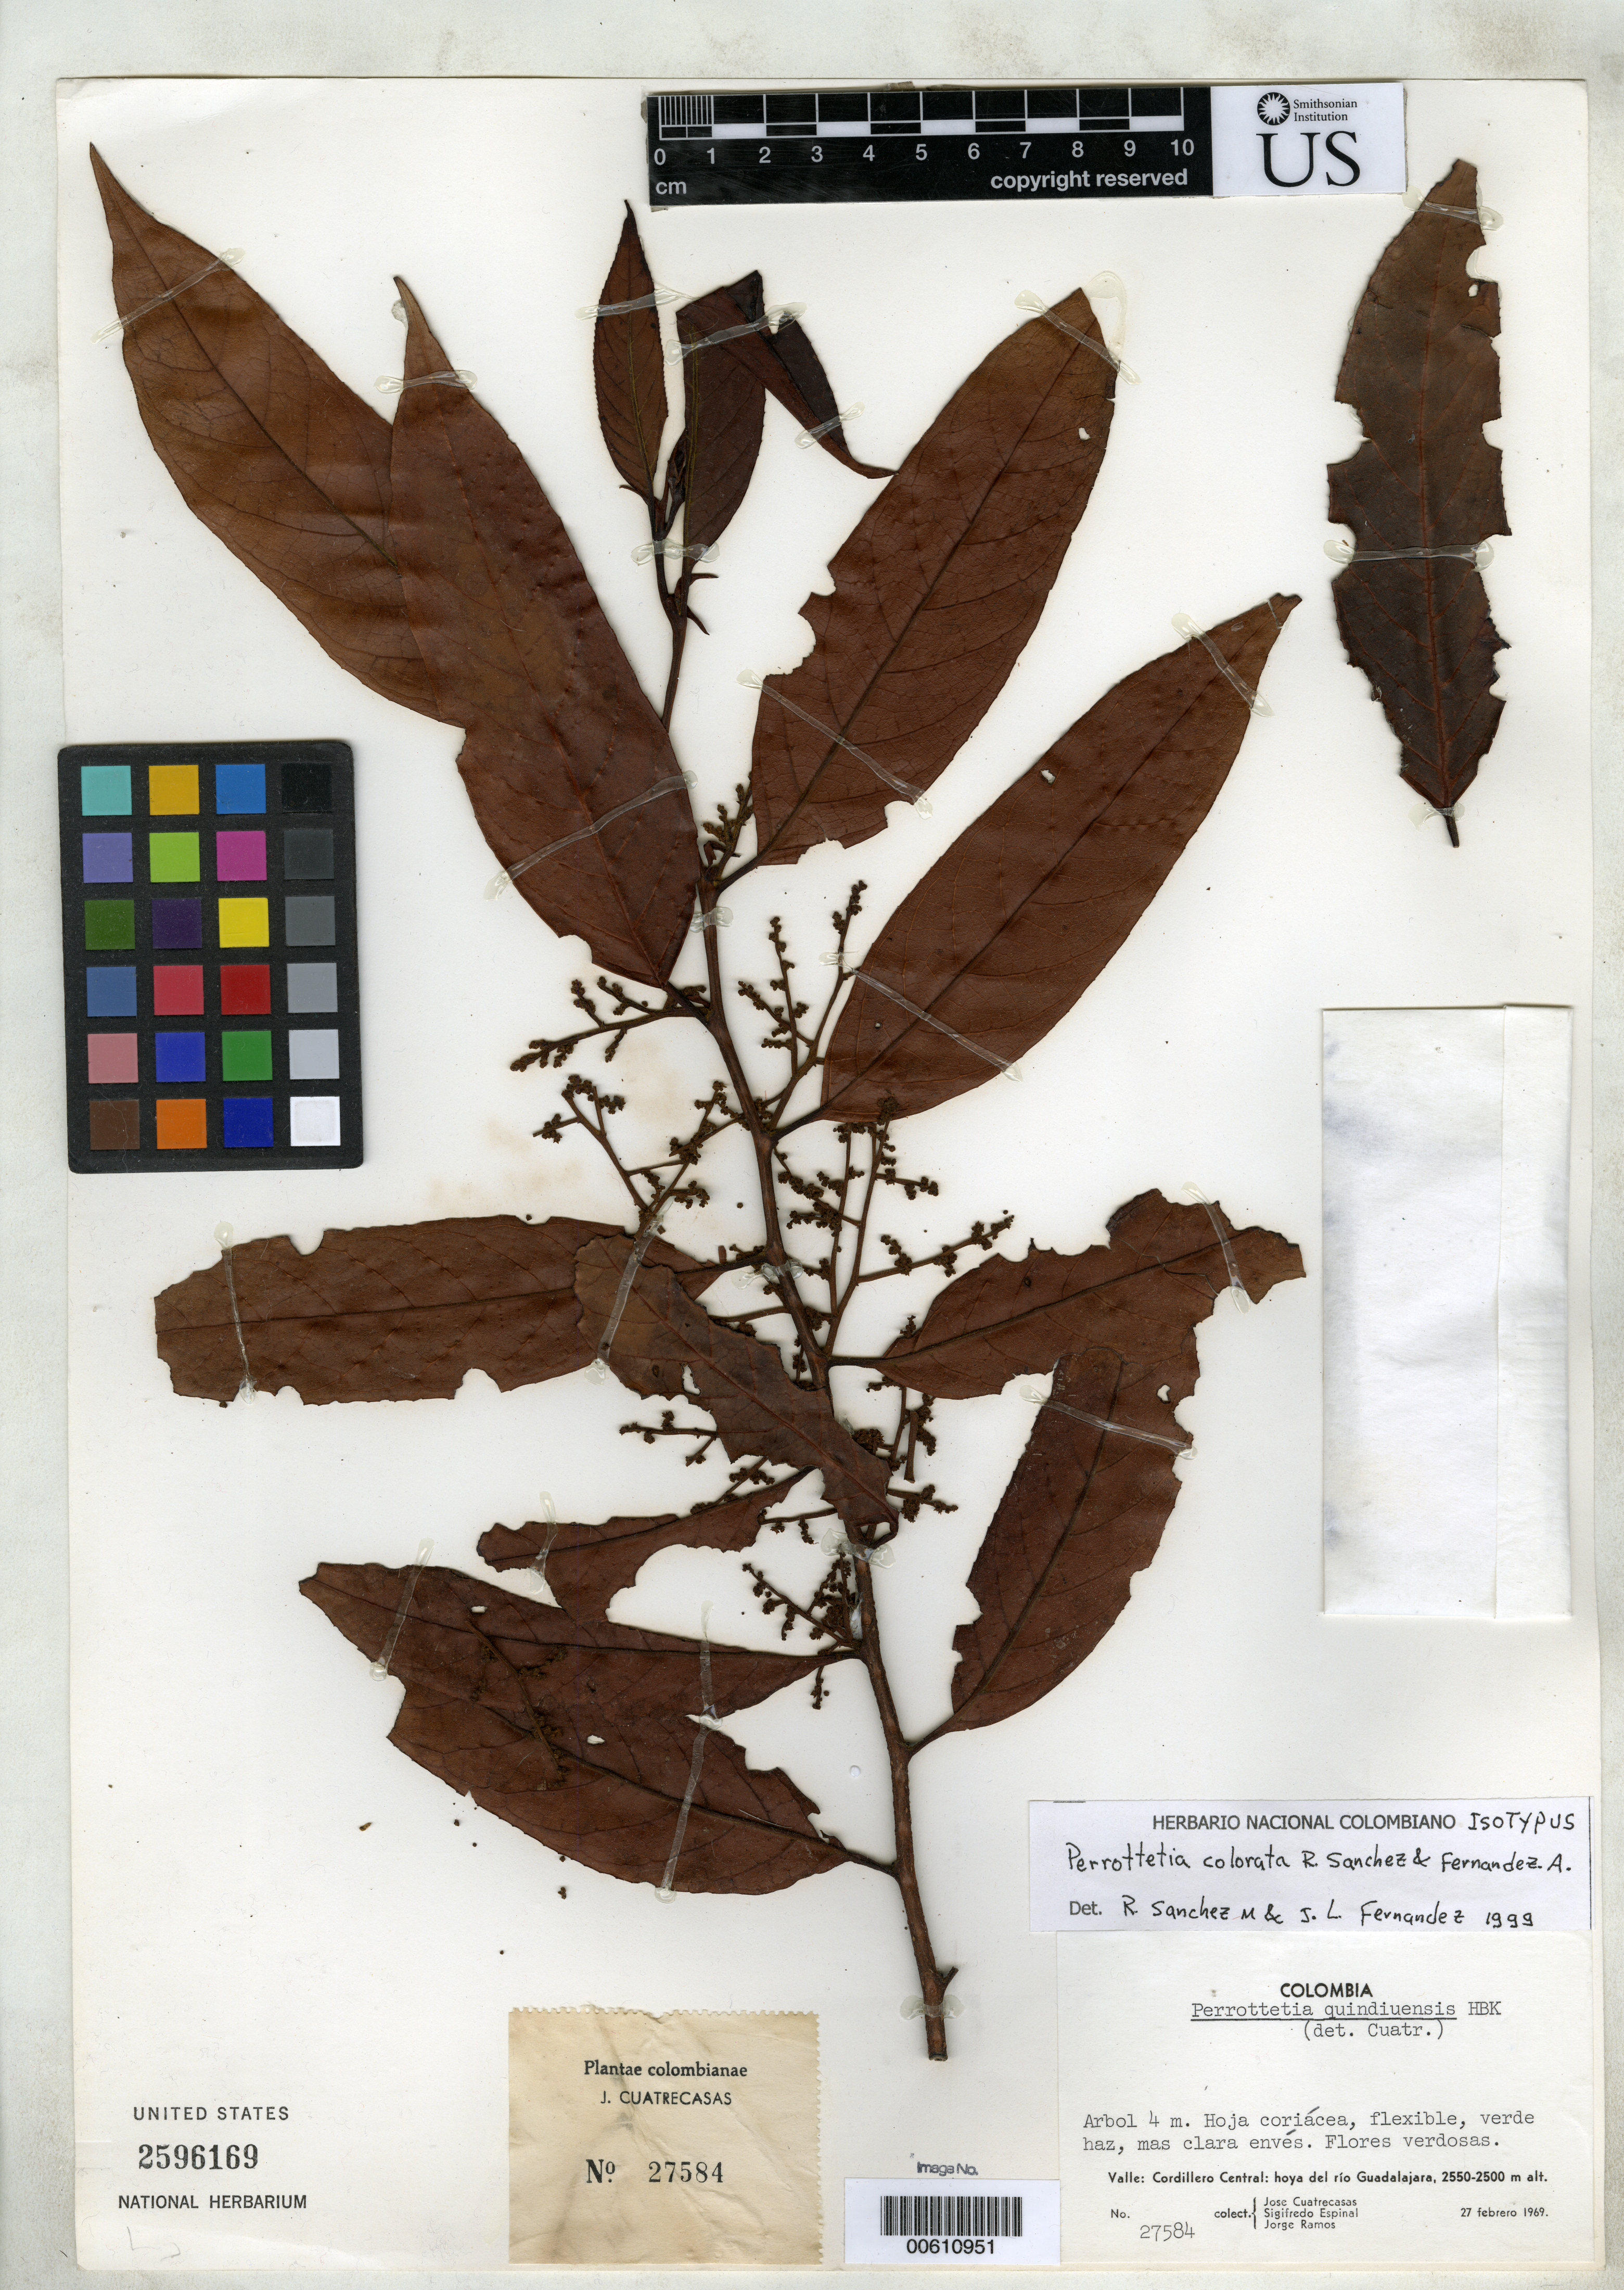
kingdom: Plantae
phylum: Tracheophyta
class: Magnoliopsida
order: Huerteales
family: Dipentodontaceae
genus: Perrottetia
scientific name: Perrottetia colorata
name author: R. Sánchez & Fern. Alonso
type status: Isotype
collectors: J. Cuatrecasas, L. S. Espinal & J. F. Ramos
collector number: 27584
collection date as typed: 27 Feb 1969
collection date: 1969-02-27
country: Colombia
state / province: Valle del Cauca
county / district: Cordillero Central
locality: Hoya del Rio Guadalajara.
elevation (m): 2500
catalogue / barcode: US 2596169